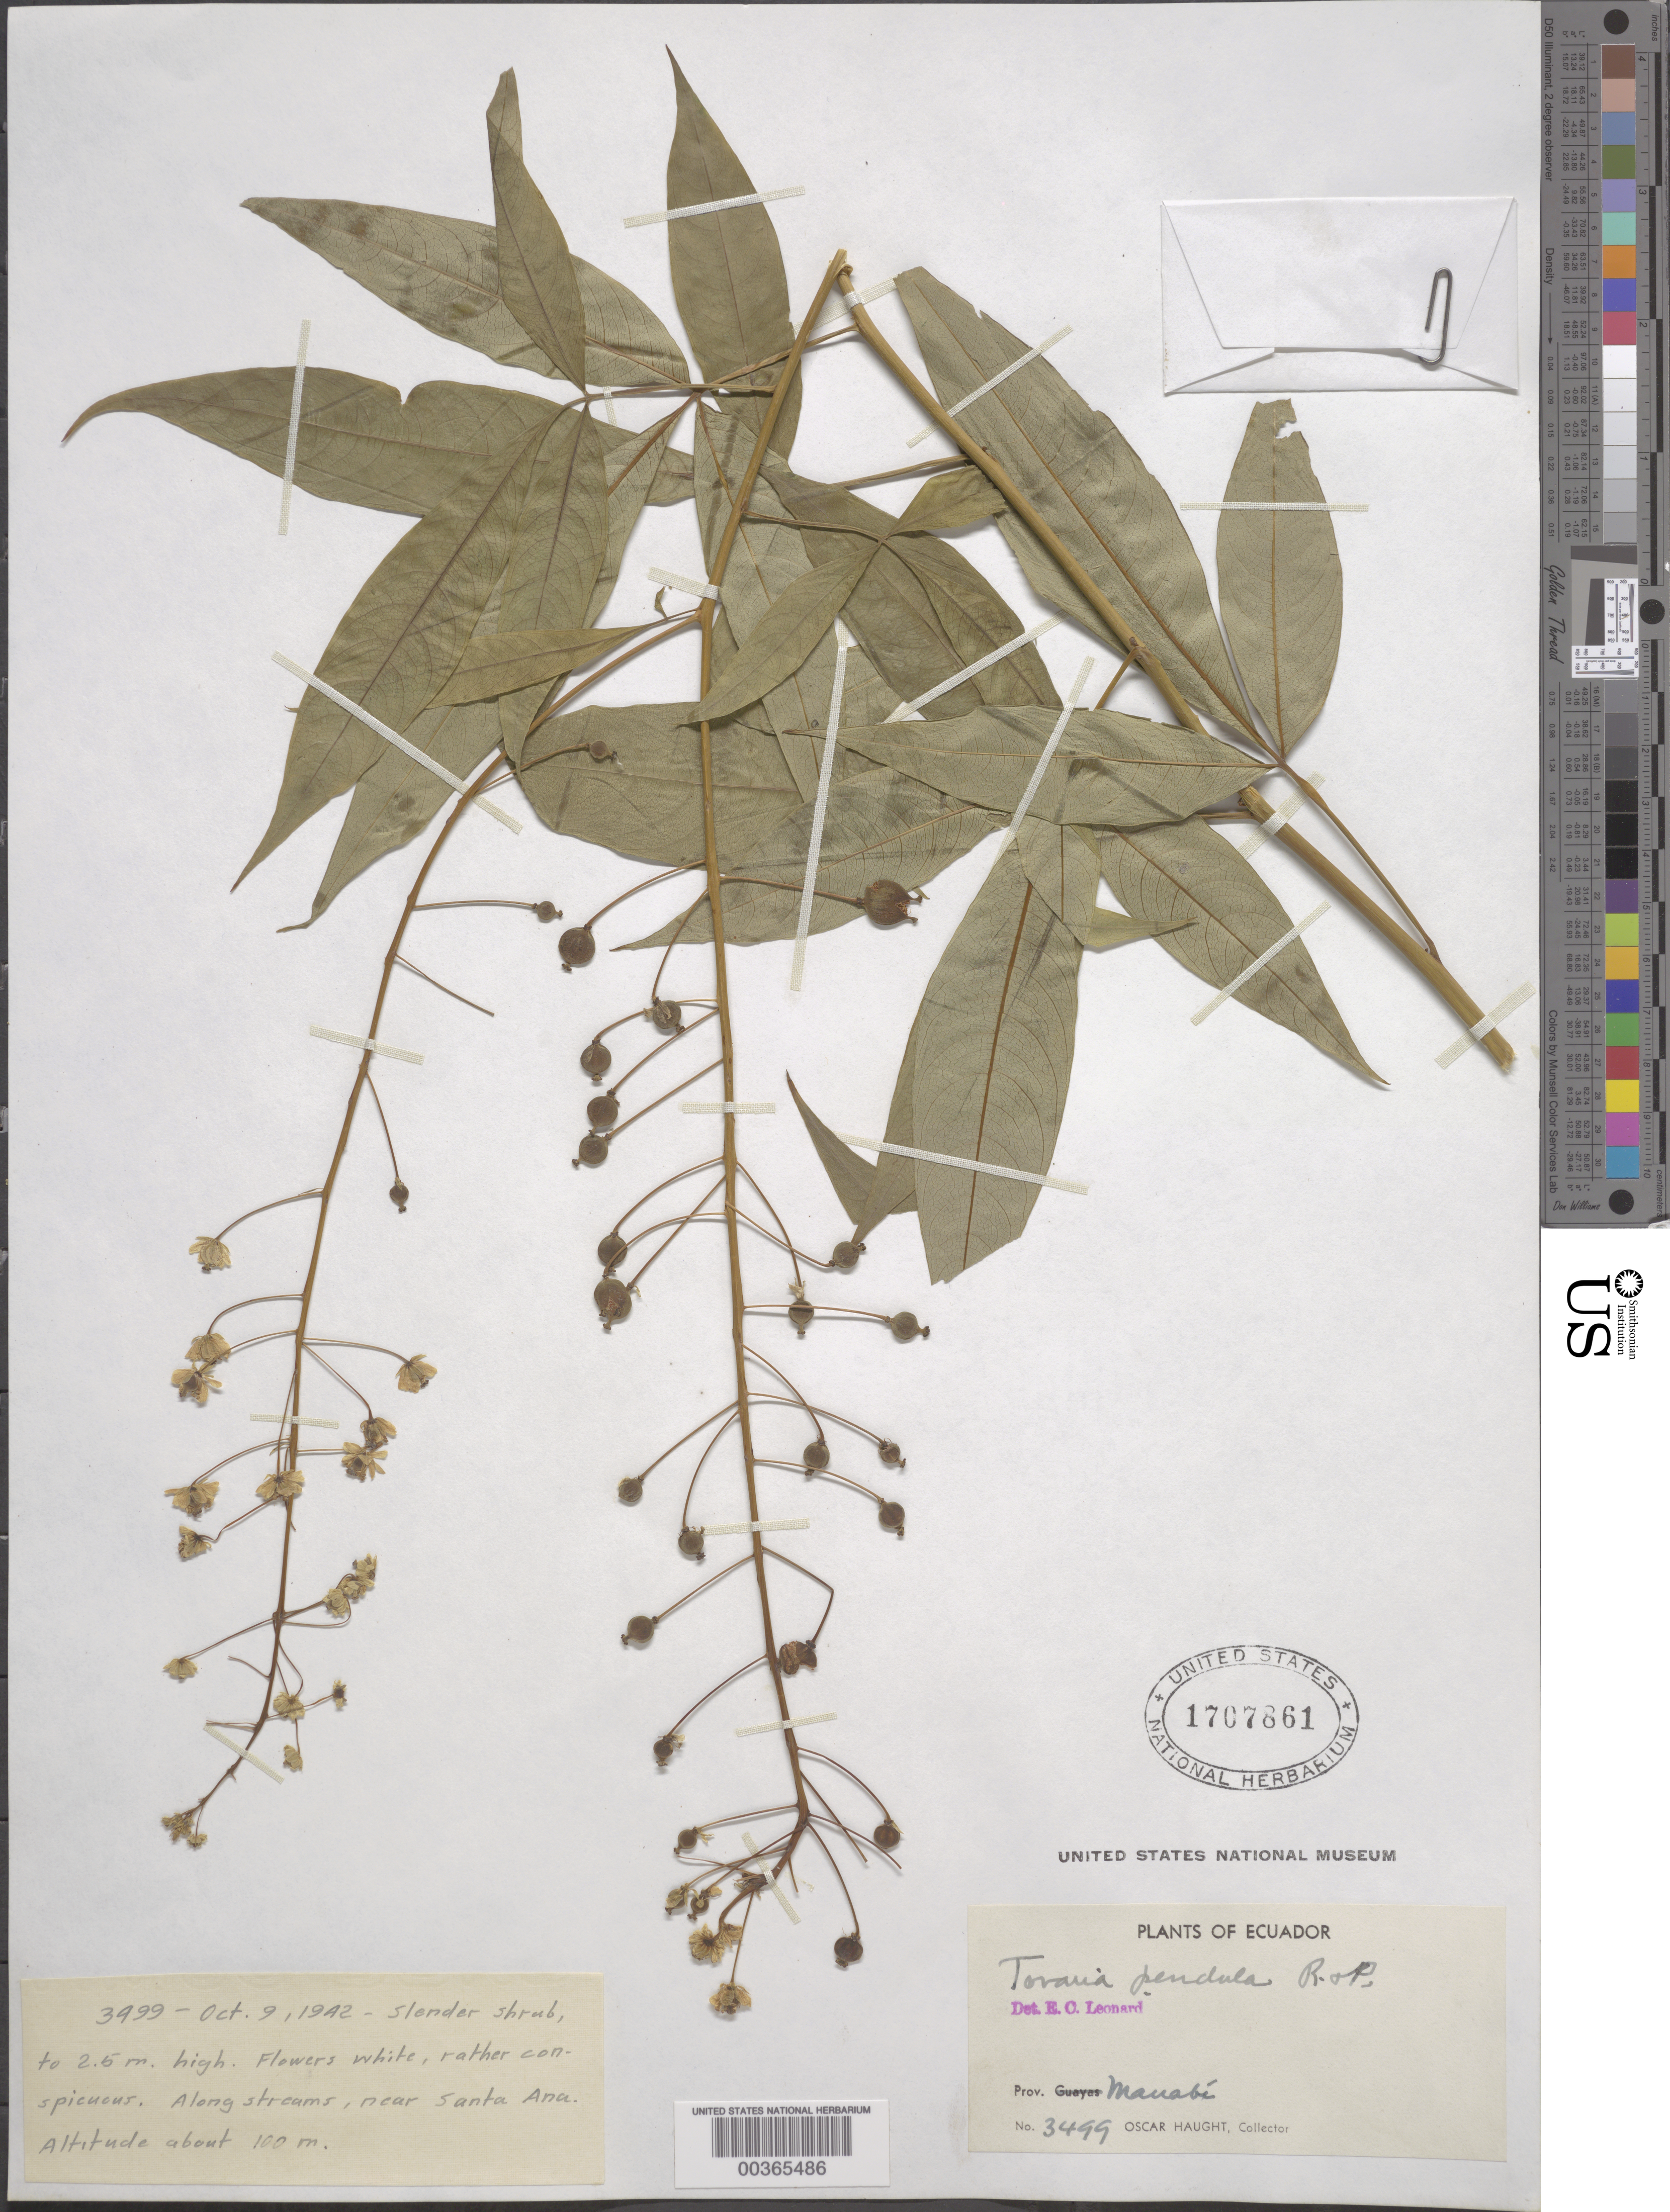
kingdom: Plantae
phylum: Tracheophyta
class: Magnoliopsida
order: Brassicales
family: Tovariaceae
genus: Tovaria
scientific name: Tovaria pendula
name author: Ruiz & Pav.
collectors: O. L. Haught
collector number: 3499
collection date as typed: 09 Oct 1942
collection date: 1942-10-09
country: Ecuador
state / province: Manabí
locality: Near Santa Ana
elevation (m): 100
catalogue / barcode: US 1707861